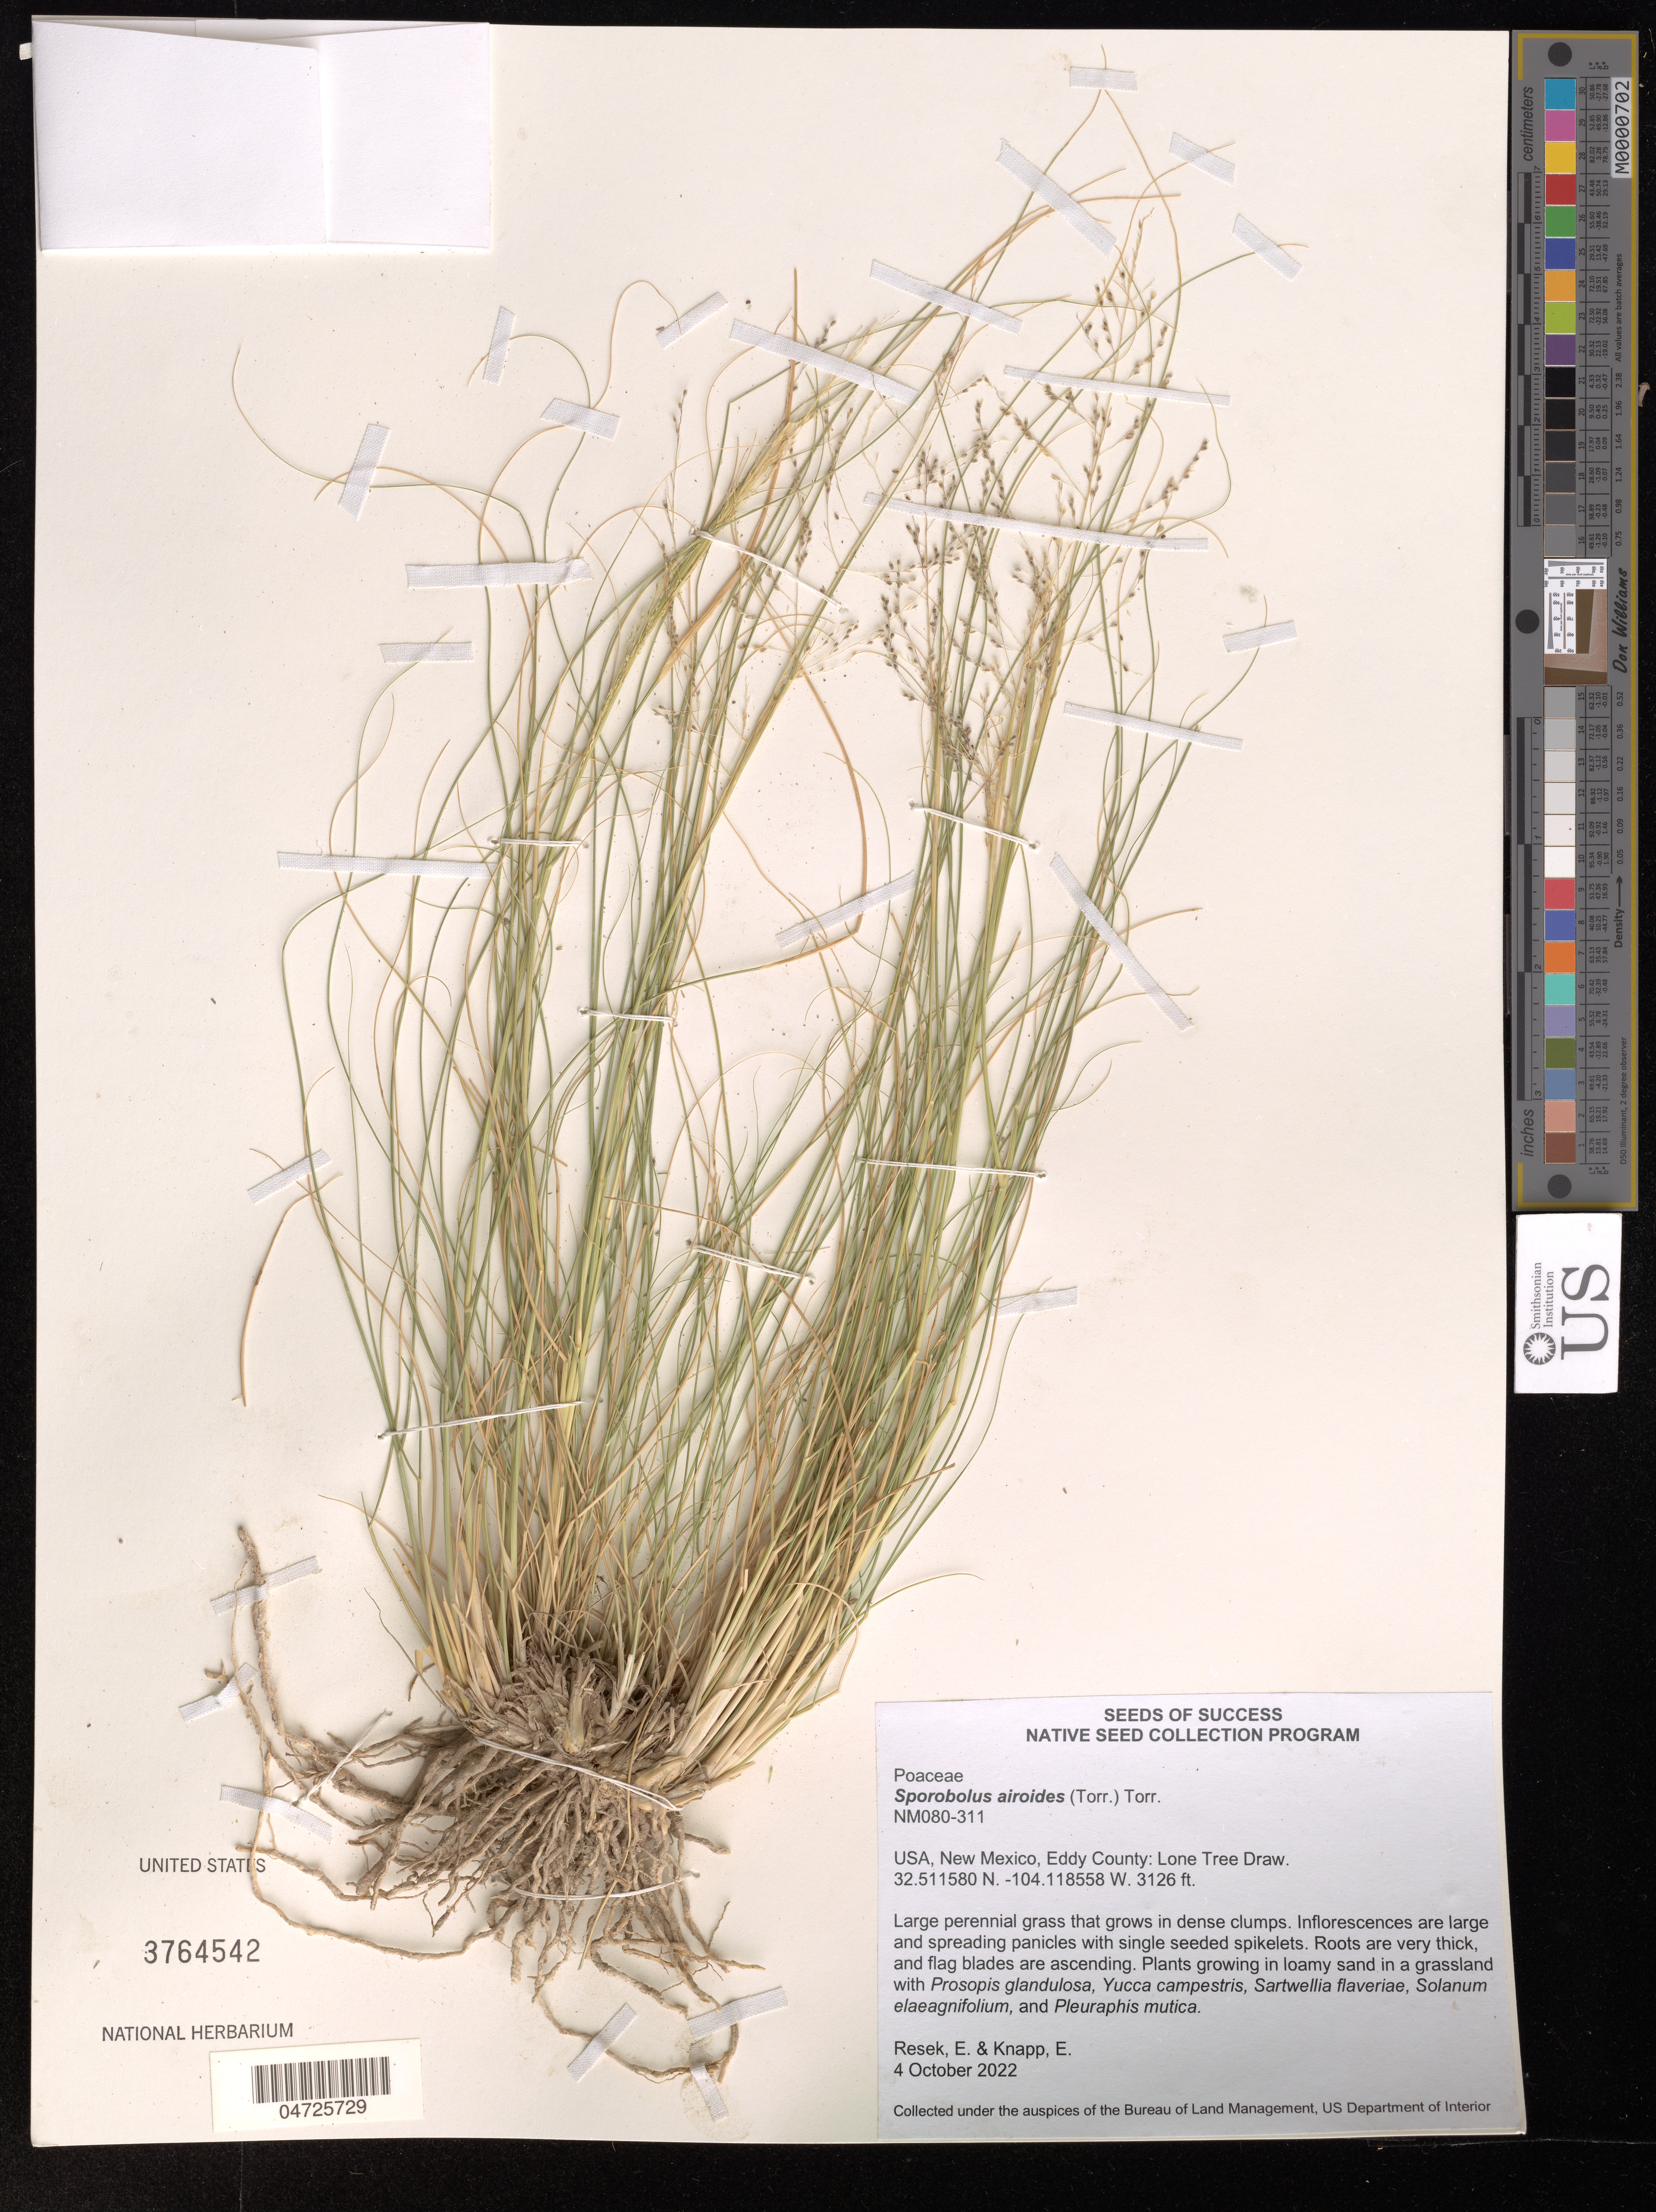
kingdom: Plantae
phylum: Tracheophyta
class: Liliopsida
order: Poales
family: Poaceae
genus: Sporobolus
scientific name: Sporobolus airoides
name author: (Torr.) Torr.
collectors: E. Resek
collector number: NM080-311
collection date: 2022-10-04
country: United States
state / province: New Mexico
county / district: Eddy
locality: Eddy County: Lone Tree Draw.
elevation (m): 953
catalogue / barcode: US 3764542